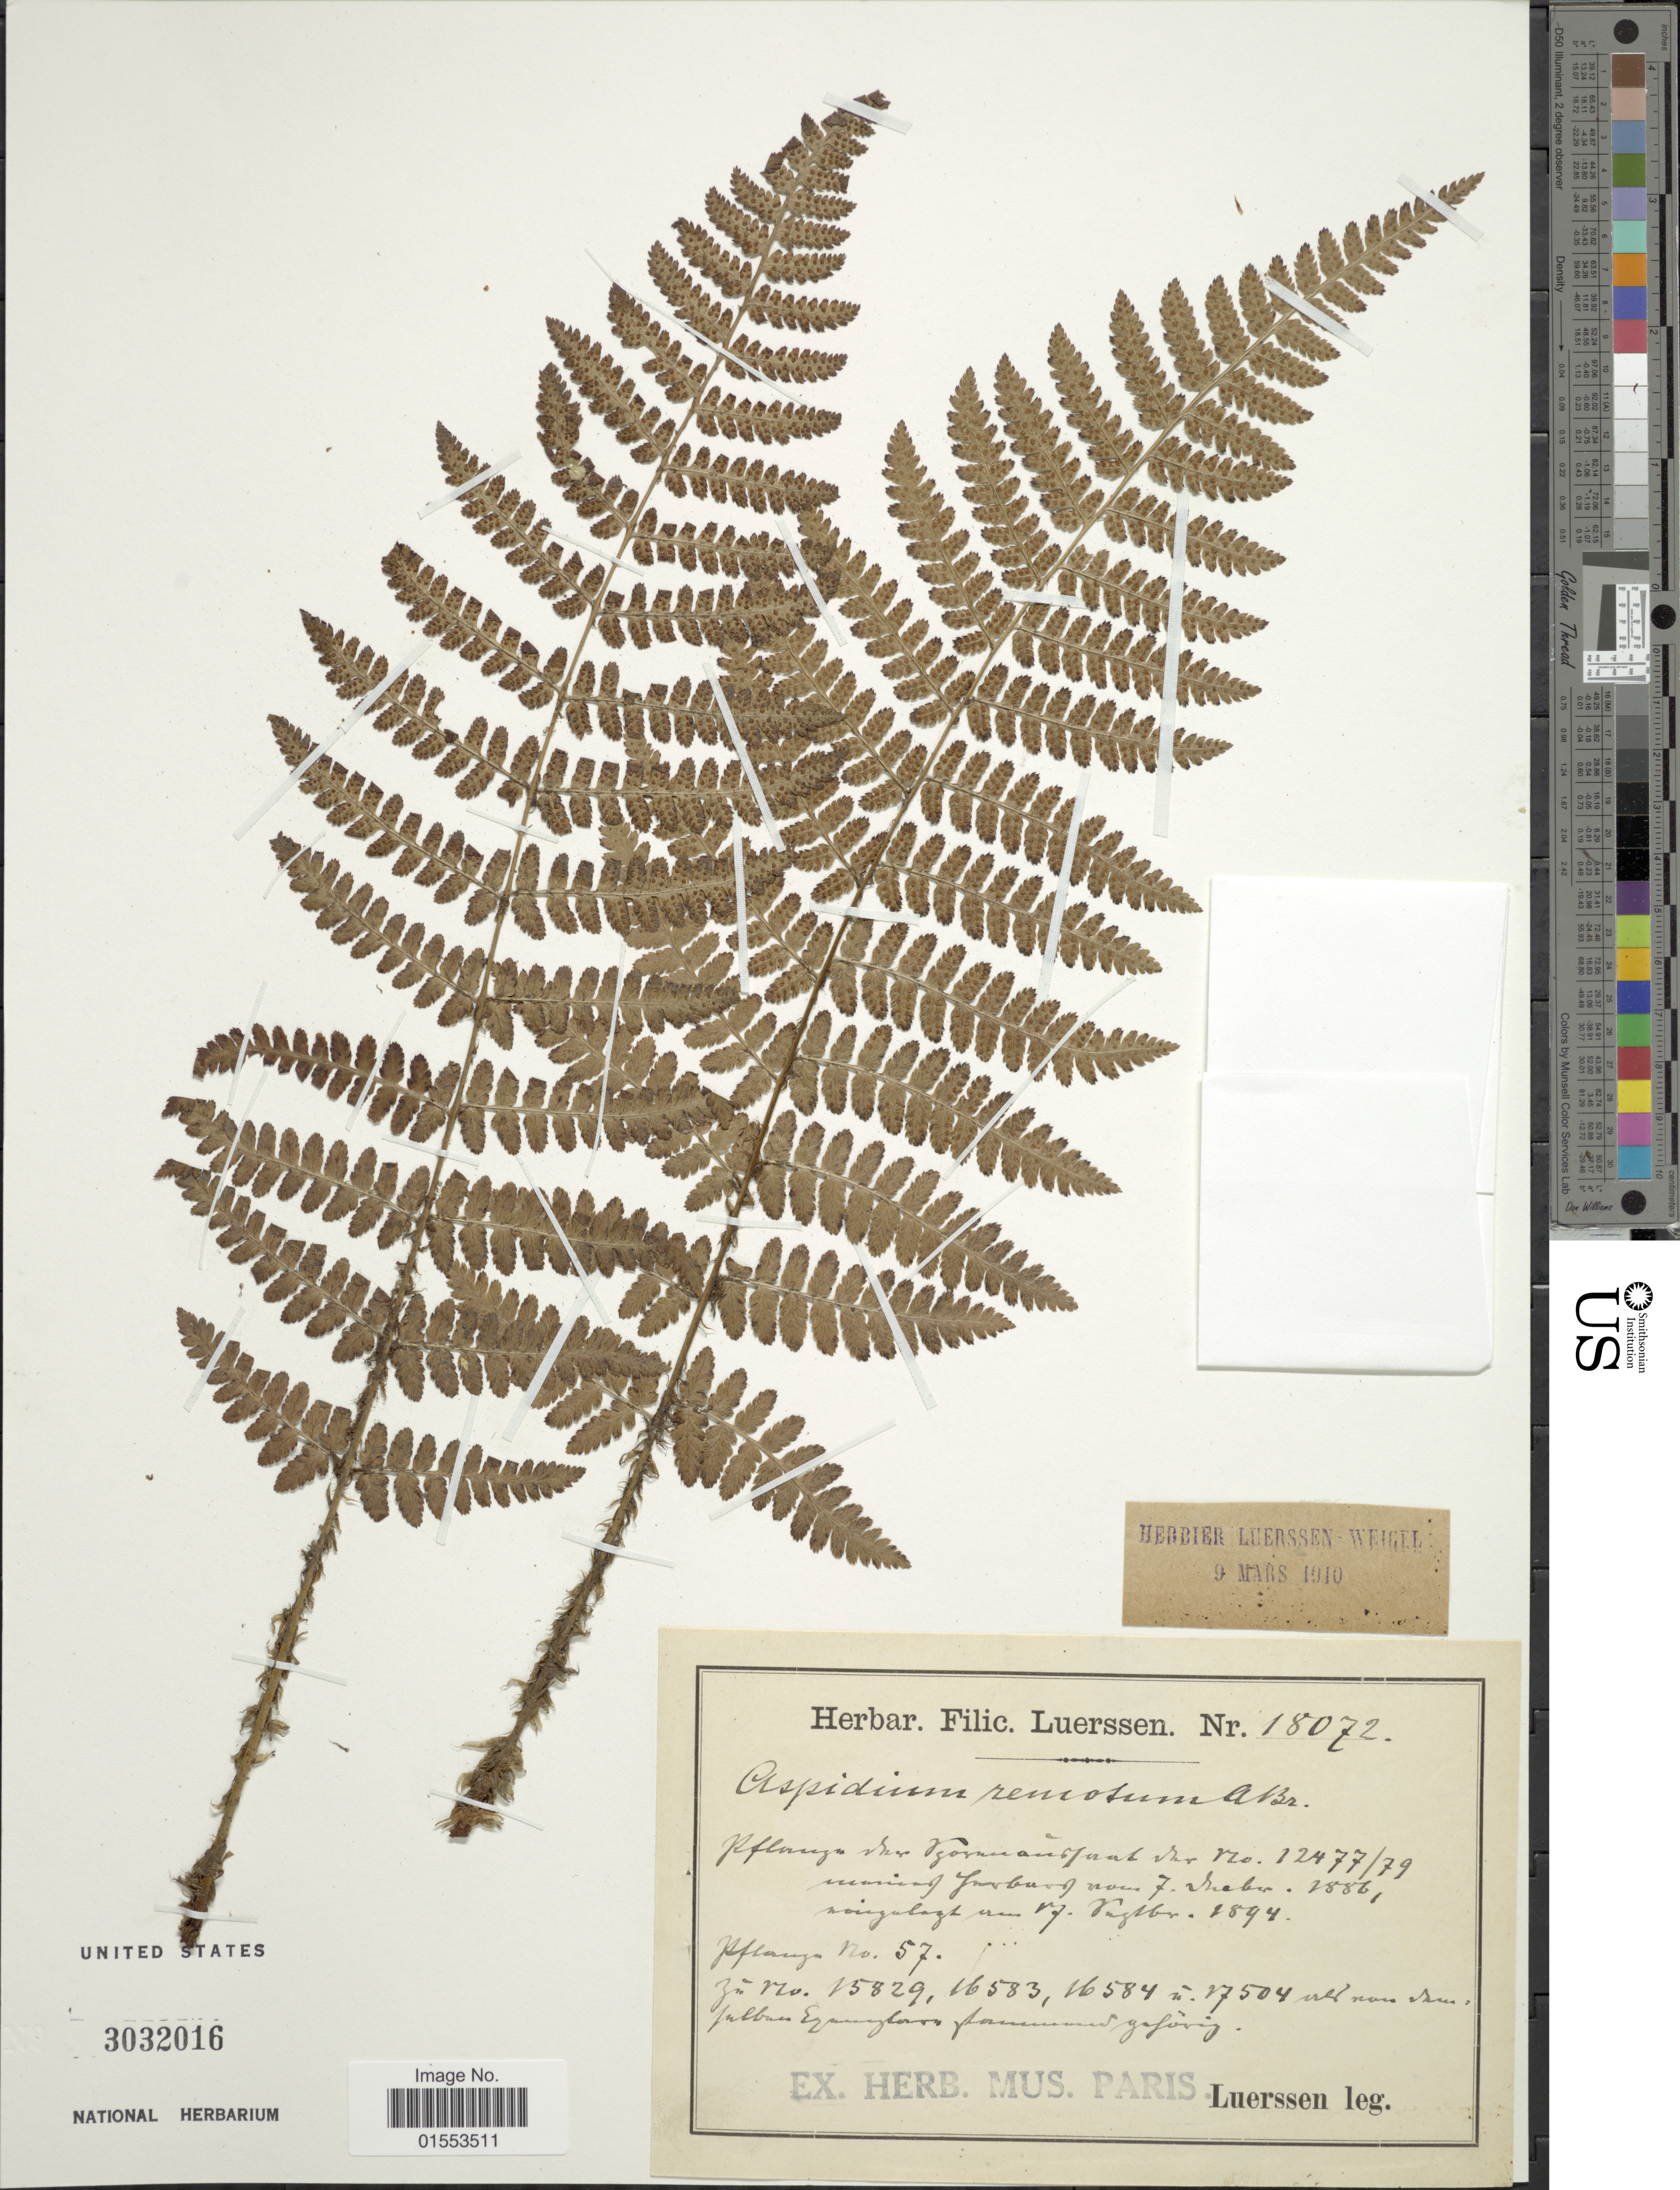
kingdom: Plantae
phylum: Tracheophyta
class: Polypodiopsida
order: Polypodiales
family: Dryopteridaceae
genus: Dryopteris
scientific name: Dryopteris remota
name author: (A. Braun) Hayek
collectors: C. Luerssen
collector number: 18072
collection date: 1886-12-07/1894-11-17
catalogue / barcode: US 3032016